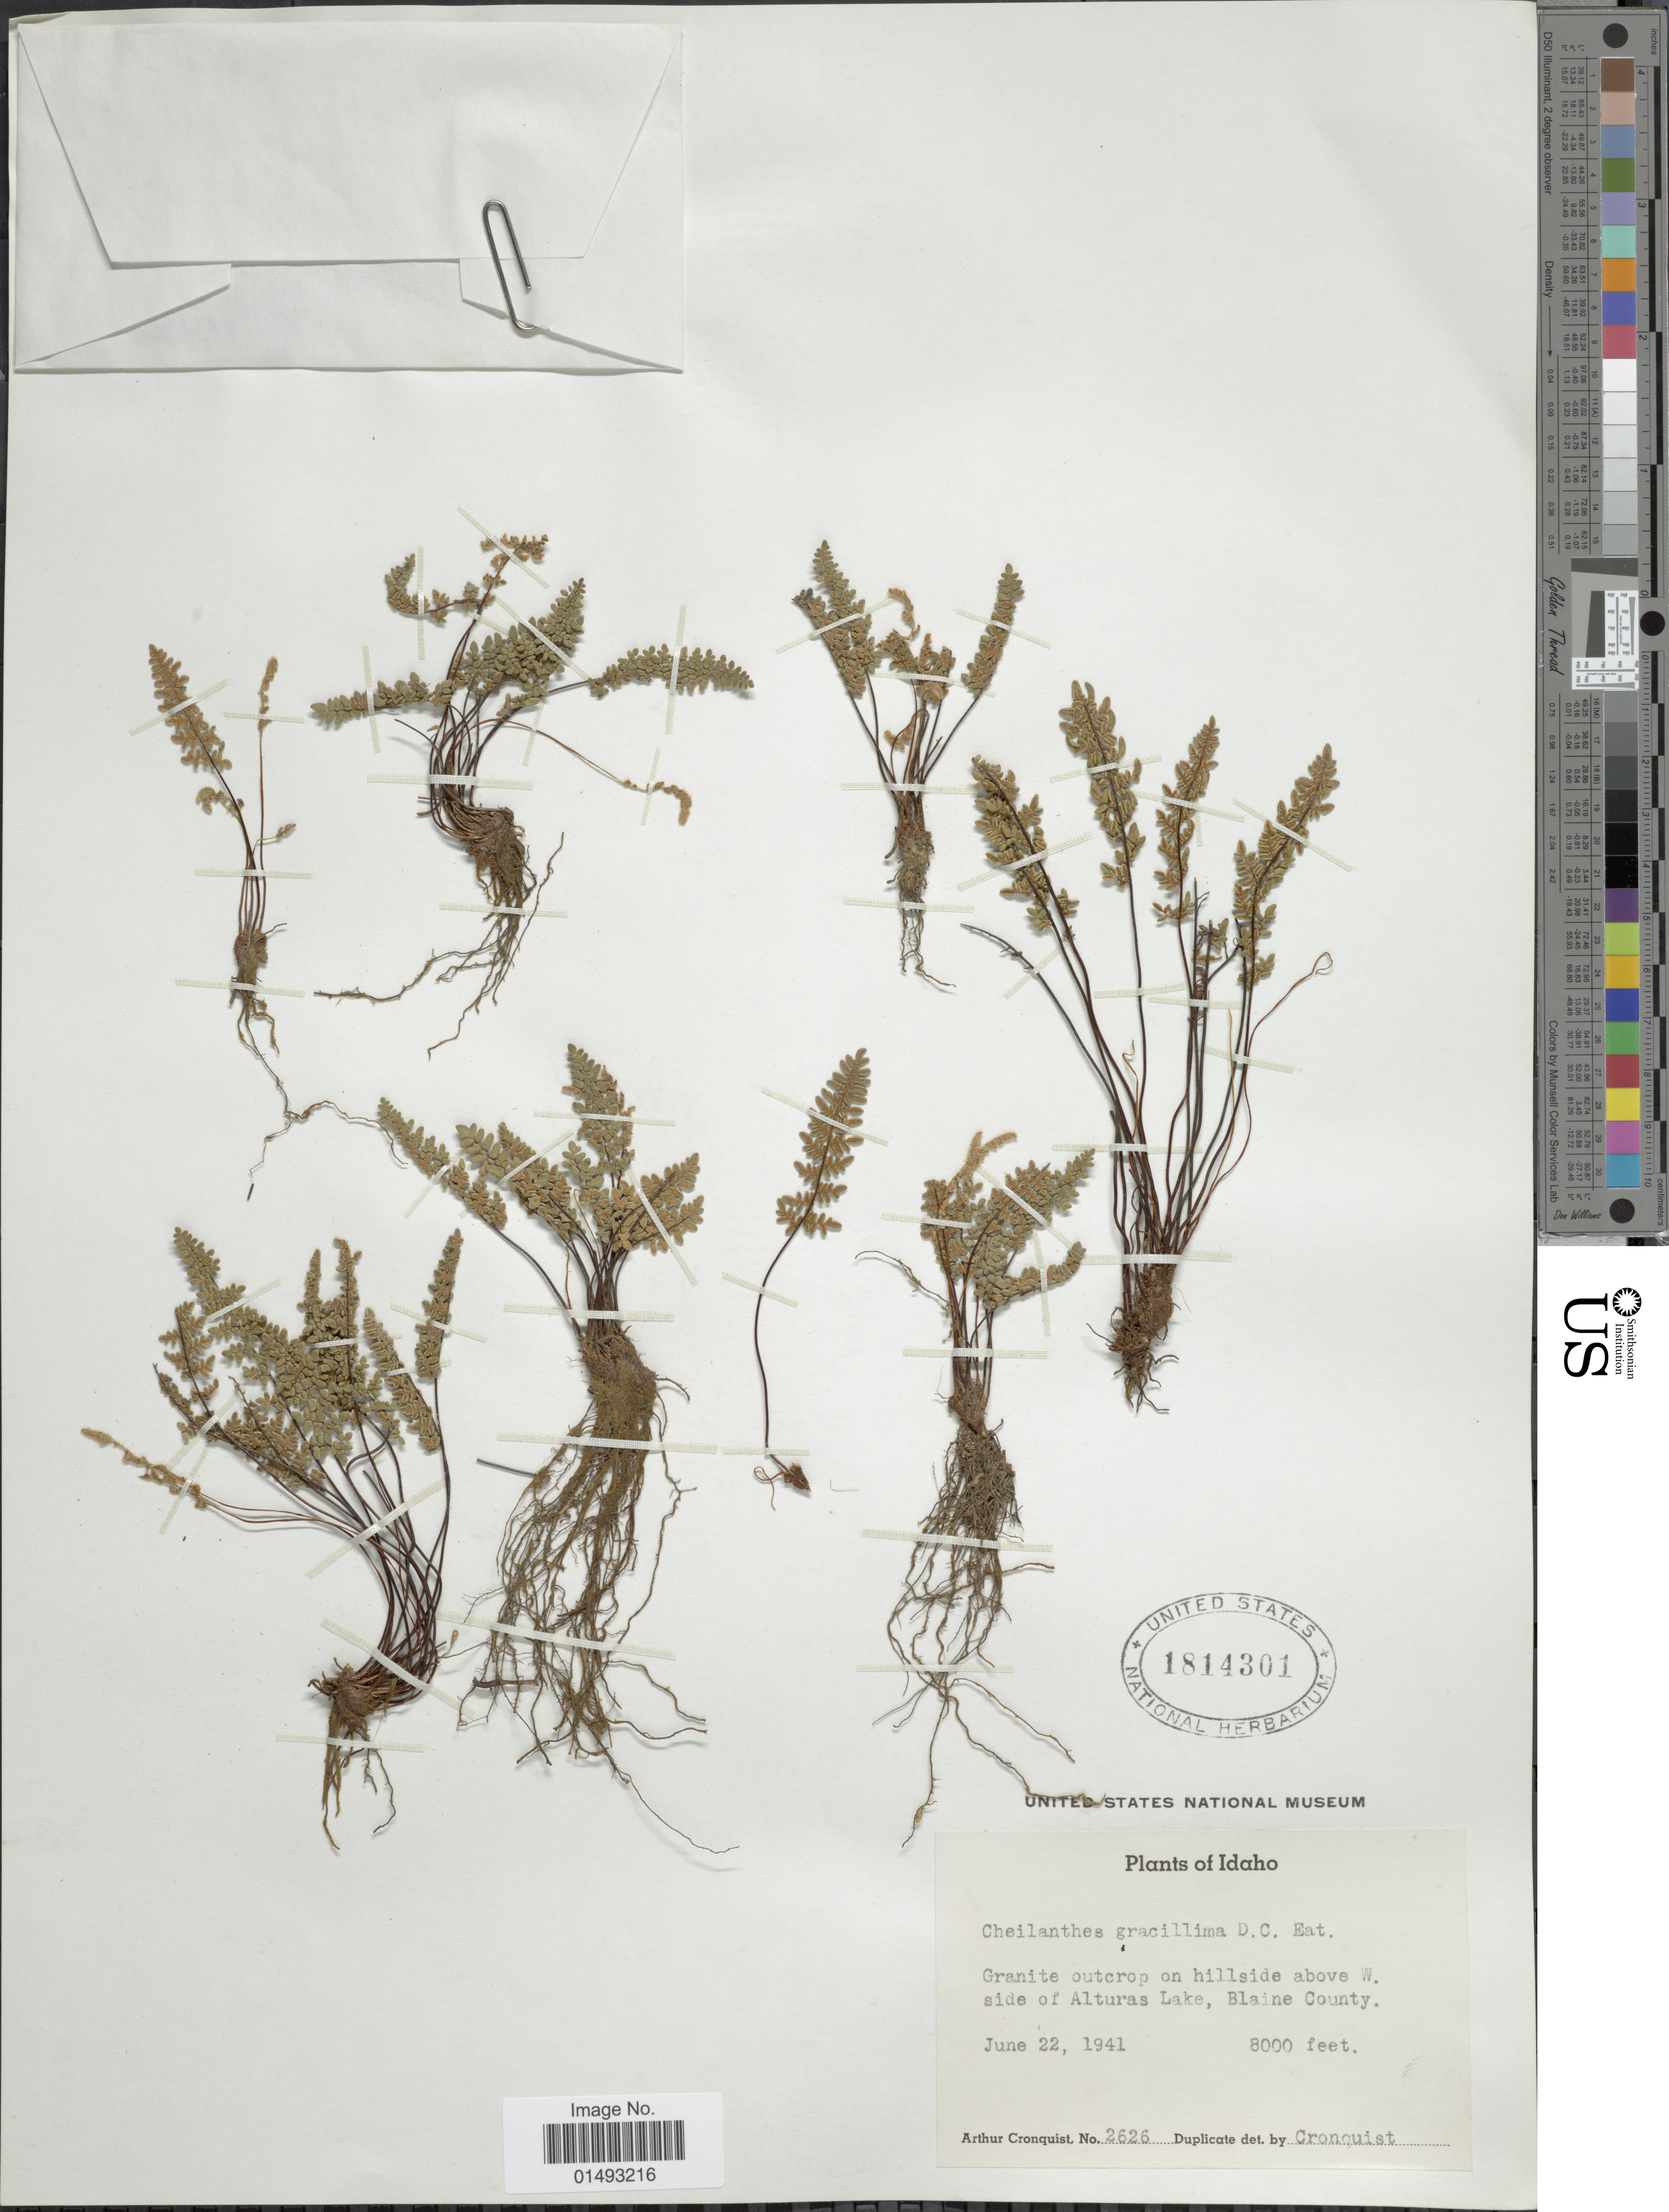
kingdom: Plantae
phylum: Tracheophyta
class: Polypodiopsida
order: Polypodiales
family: Pteridaceae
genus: Myriopteris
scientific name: Myriopteris gracillima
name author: (D.C. Eaton) J. Sm.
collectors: A. J. Cronquist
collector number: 2626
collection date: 1941-06-22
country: United States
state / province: Idaho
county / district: Blaine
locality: Granite outcrop on hillside above W. side of Alturas Lake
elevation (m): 2438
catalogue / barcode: US 1814301